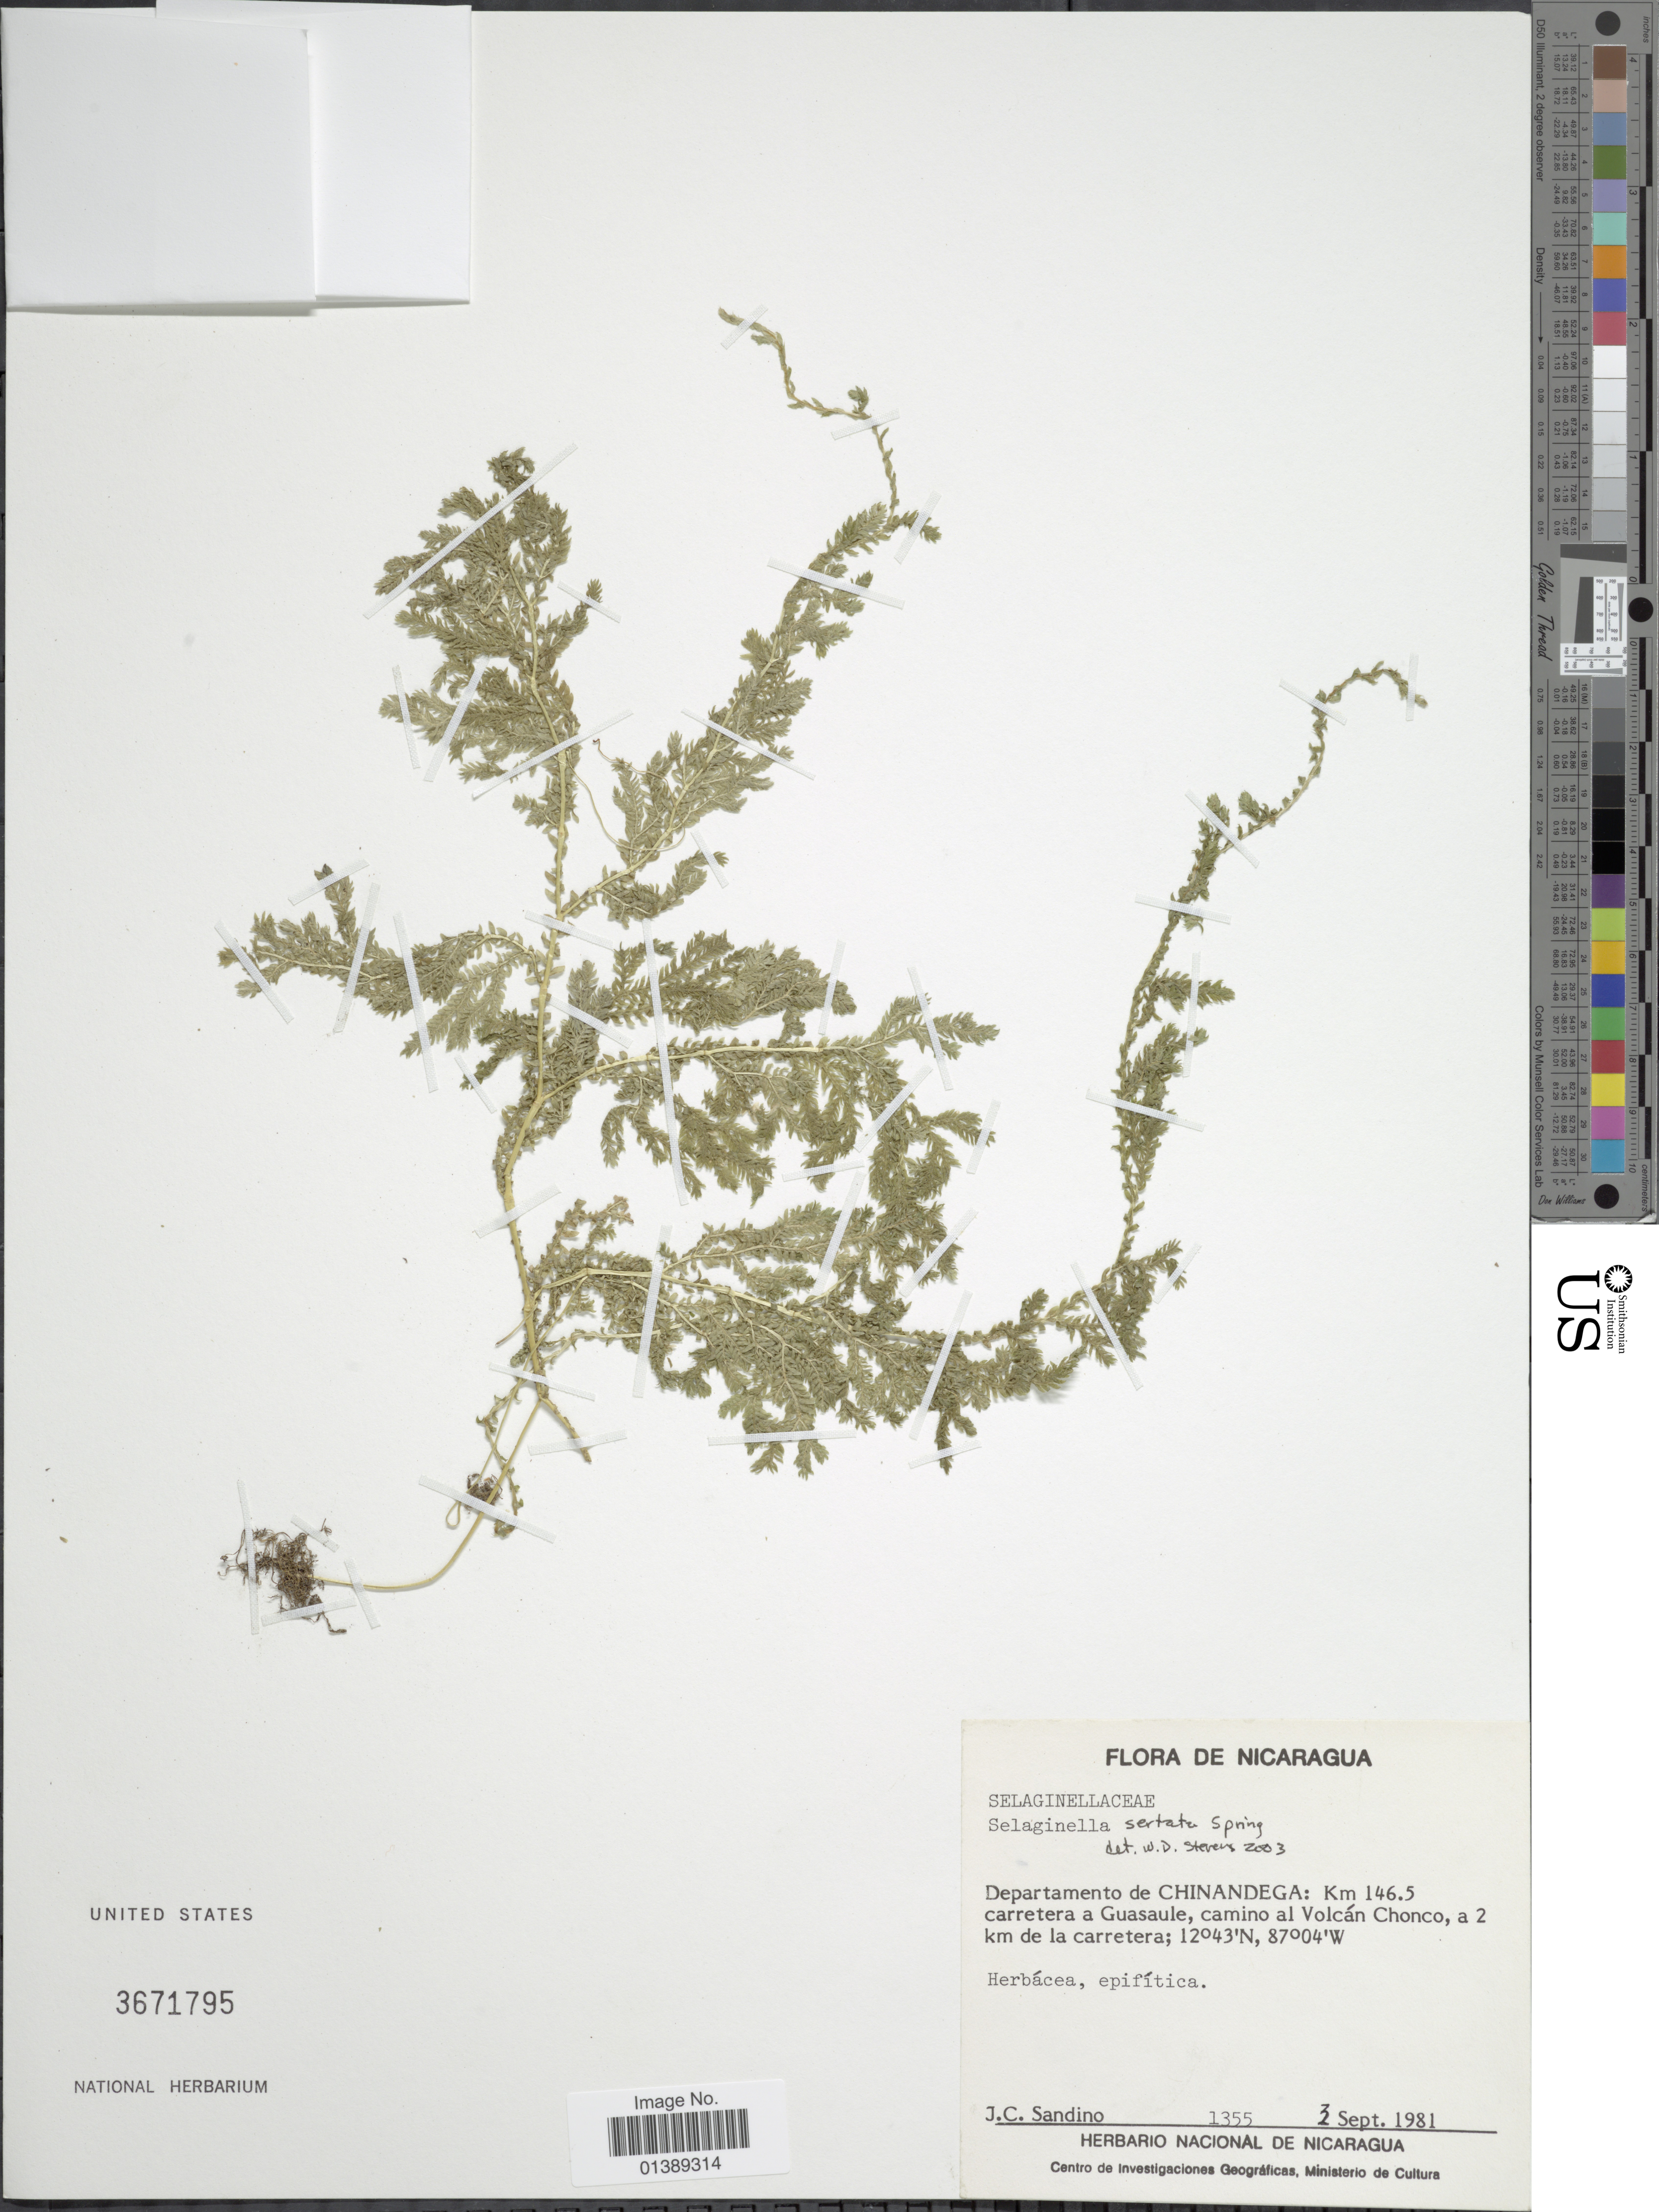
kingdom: Plantae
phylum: Tracheophyta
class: Lycopodiopsida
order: Selaginellales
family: Selaginellaceae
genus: Selaginella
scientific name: Selaginella sertata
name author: Spring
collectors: J. Sandino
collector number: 1355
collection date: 1981-09-03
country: Nicaragua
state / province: Chinandega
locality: Km 146.5 carretera a Guasaule, camino al Volcán Chonco, a 2 km de ;a carretera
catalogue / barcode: US 3671795